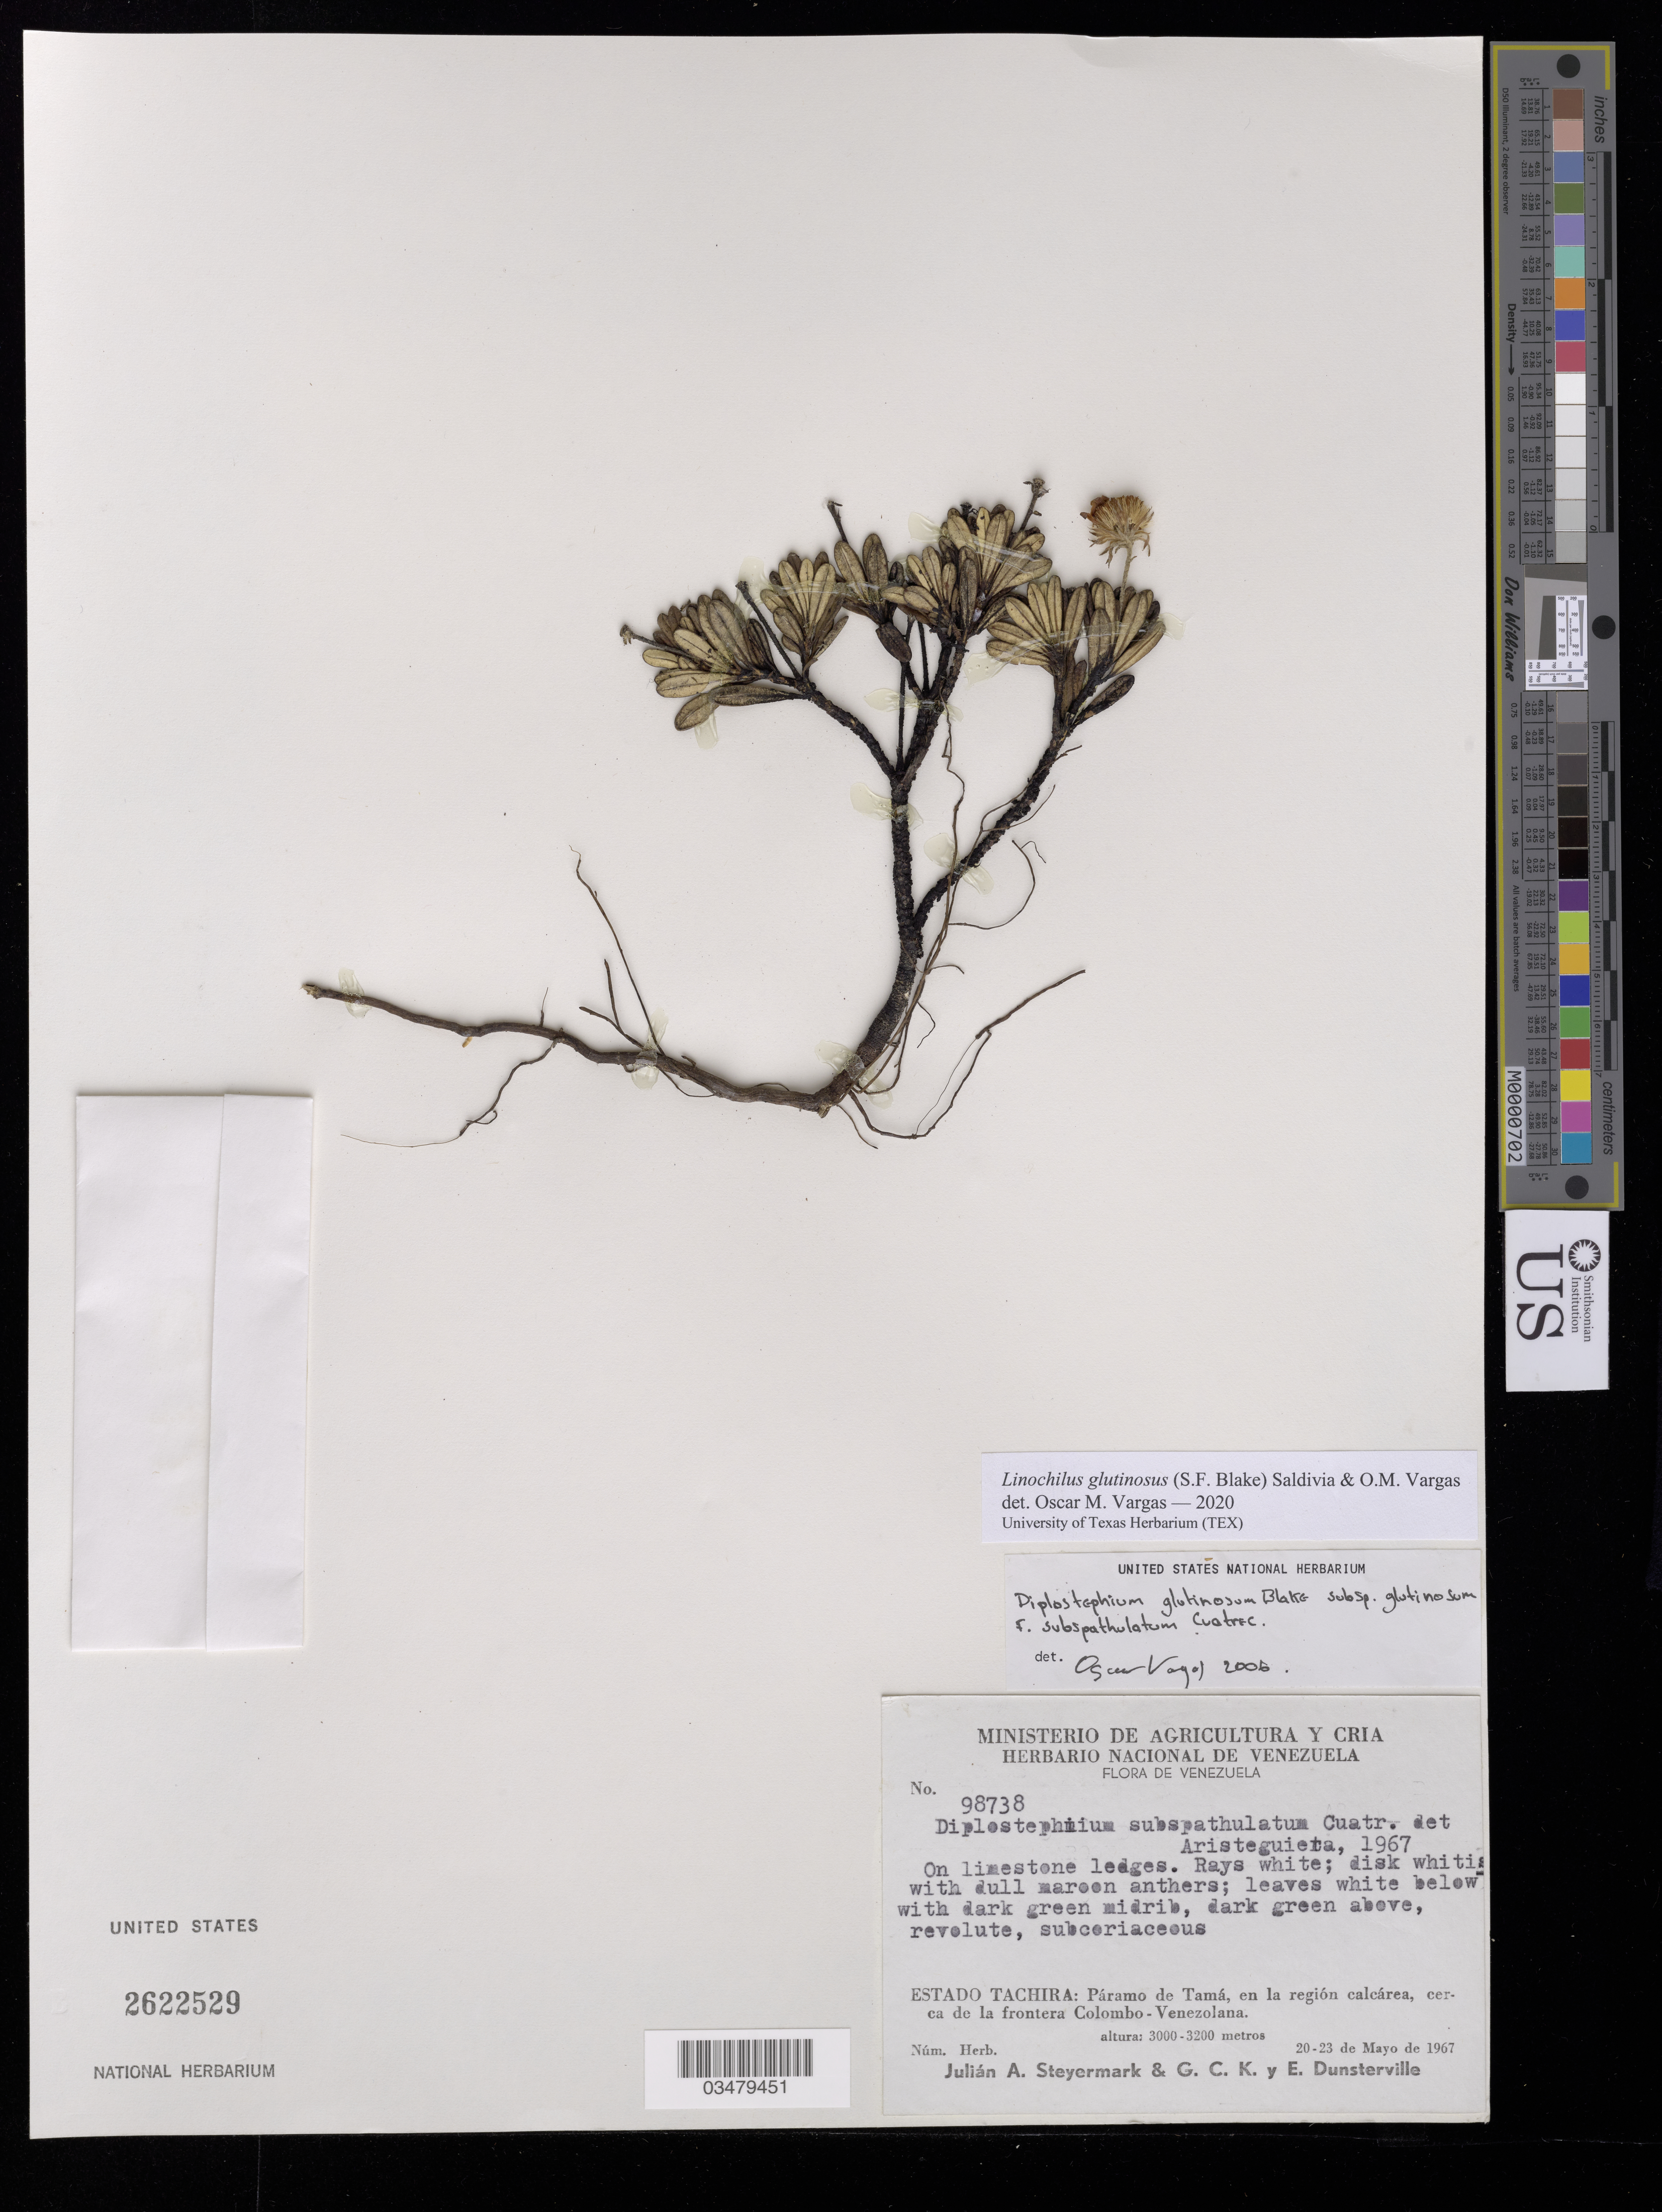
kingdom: Plantae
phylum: Tracheophyta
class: Magnoliopsida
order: Asterales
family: Asteraceae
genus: Linochilus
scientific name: Linochilus glutinosus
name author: (S.F. Blake) Saldivia & O.M. Vargas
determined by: Vargas, Oscar M.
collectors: J. Steyermark, G. C. K. Dunsterville & E. Dunsterville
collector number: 98738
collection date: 1967-05-20/1967-05-23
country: Venezuela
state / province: Tachira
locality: Páramo de Tamá, en la región calcárea, cerca de la frontera Colombo-Venezolana.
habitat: On limestone ledges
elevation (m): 3000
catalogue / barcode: US 2622529